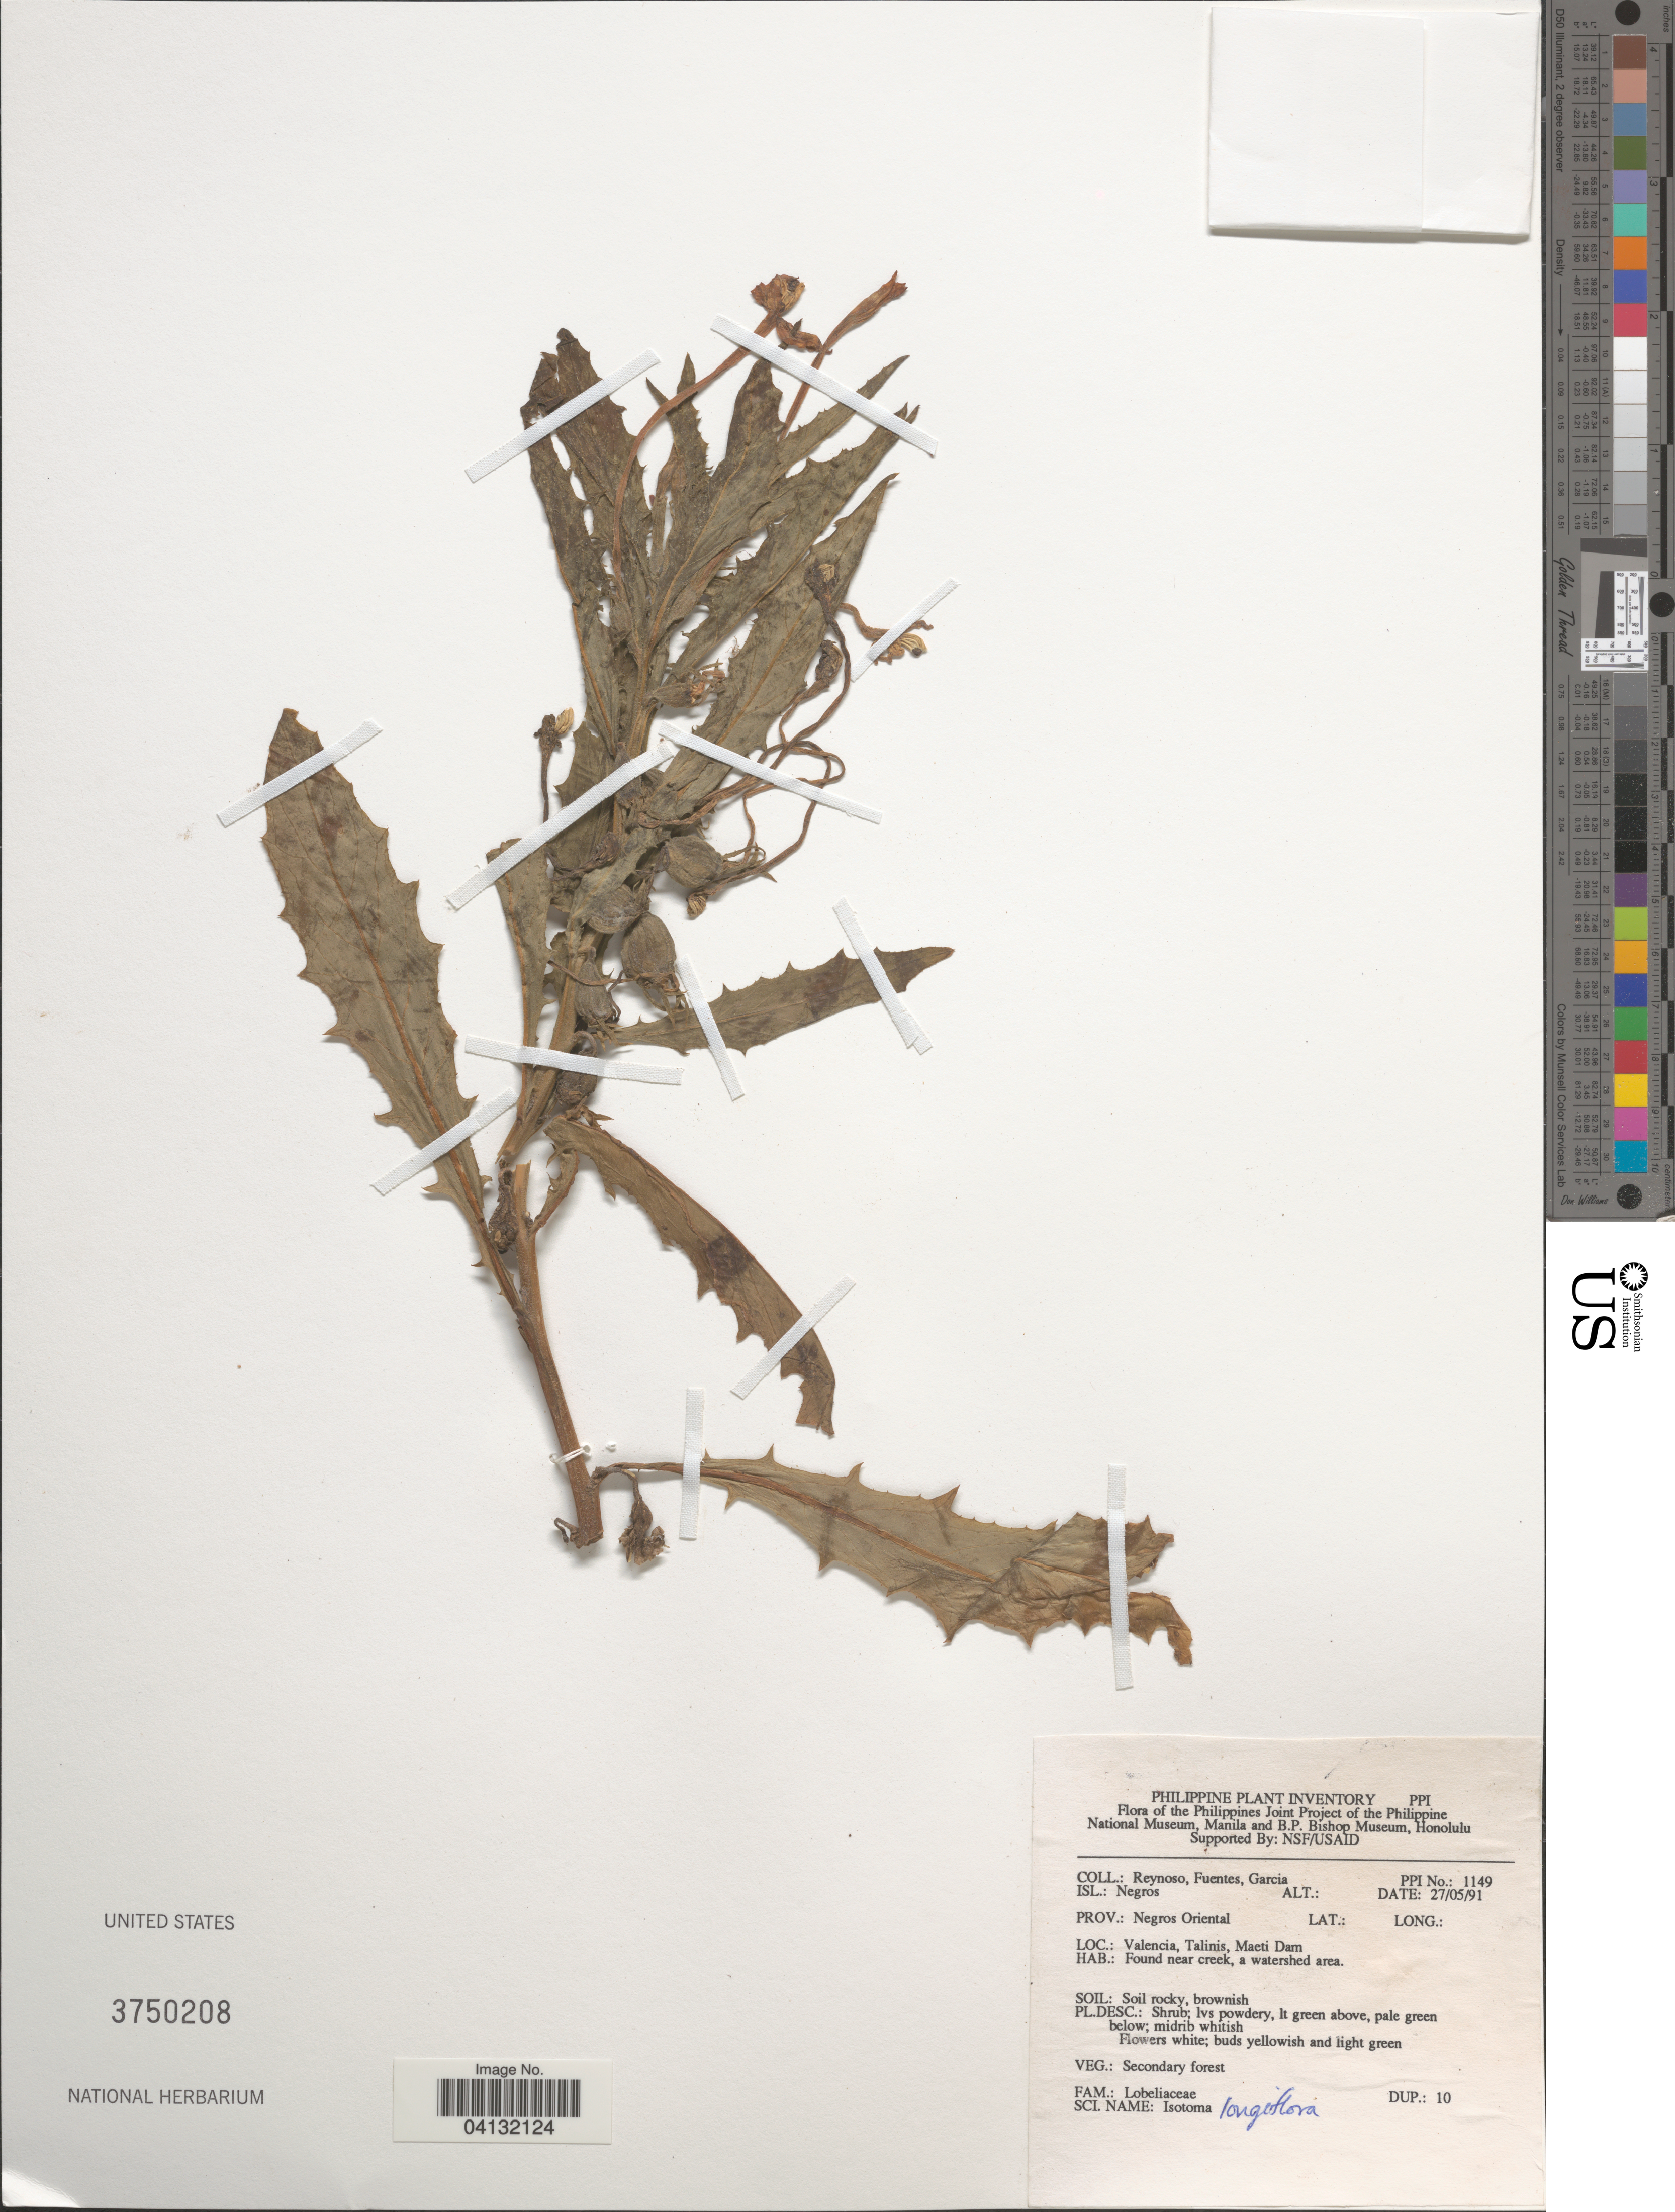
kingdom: Plantae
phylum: Tracheophyta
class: Magnoliopsida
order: Asterales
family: Campanulaceae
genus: Isotoma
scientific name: Isotoma longiflora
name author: (L.) C. Presl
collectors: E. Reynoso, -. Fuentes & H. Garcia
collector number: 1149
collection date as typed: Transcribed d/m/y: 27/5/91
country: Philippines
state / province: Central Visayas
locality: Isl.: Negros. Prov.: Negros Oriental. Valencia, Talinis, Maeti Dam.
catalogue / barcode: US 3750208